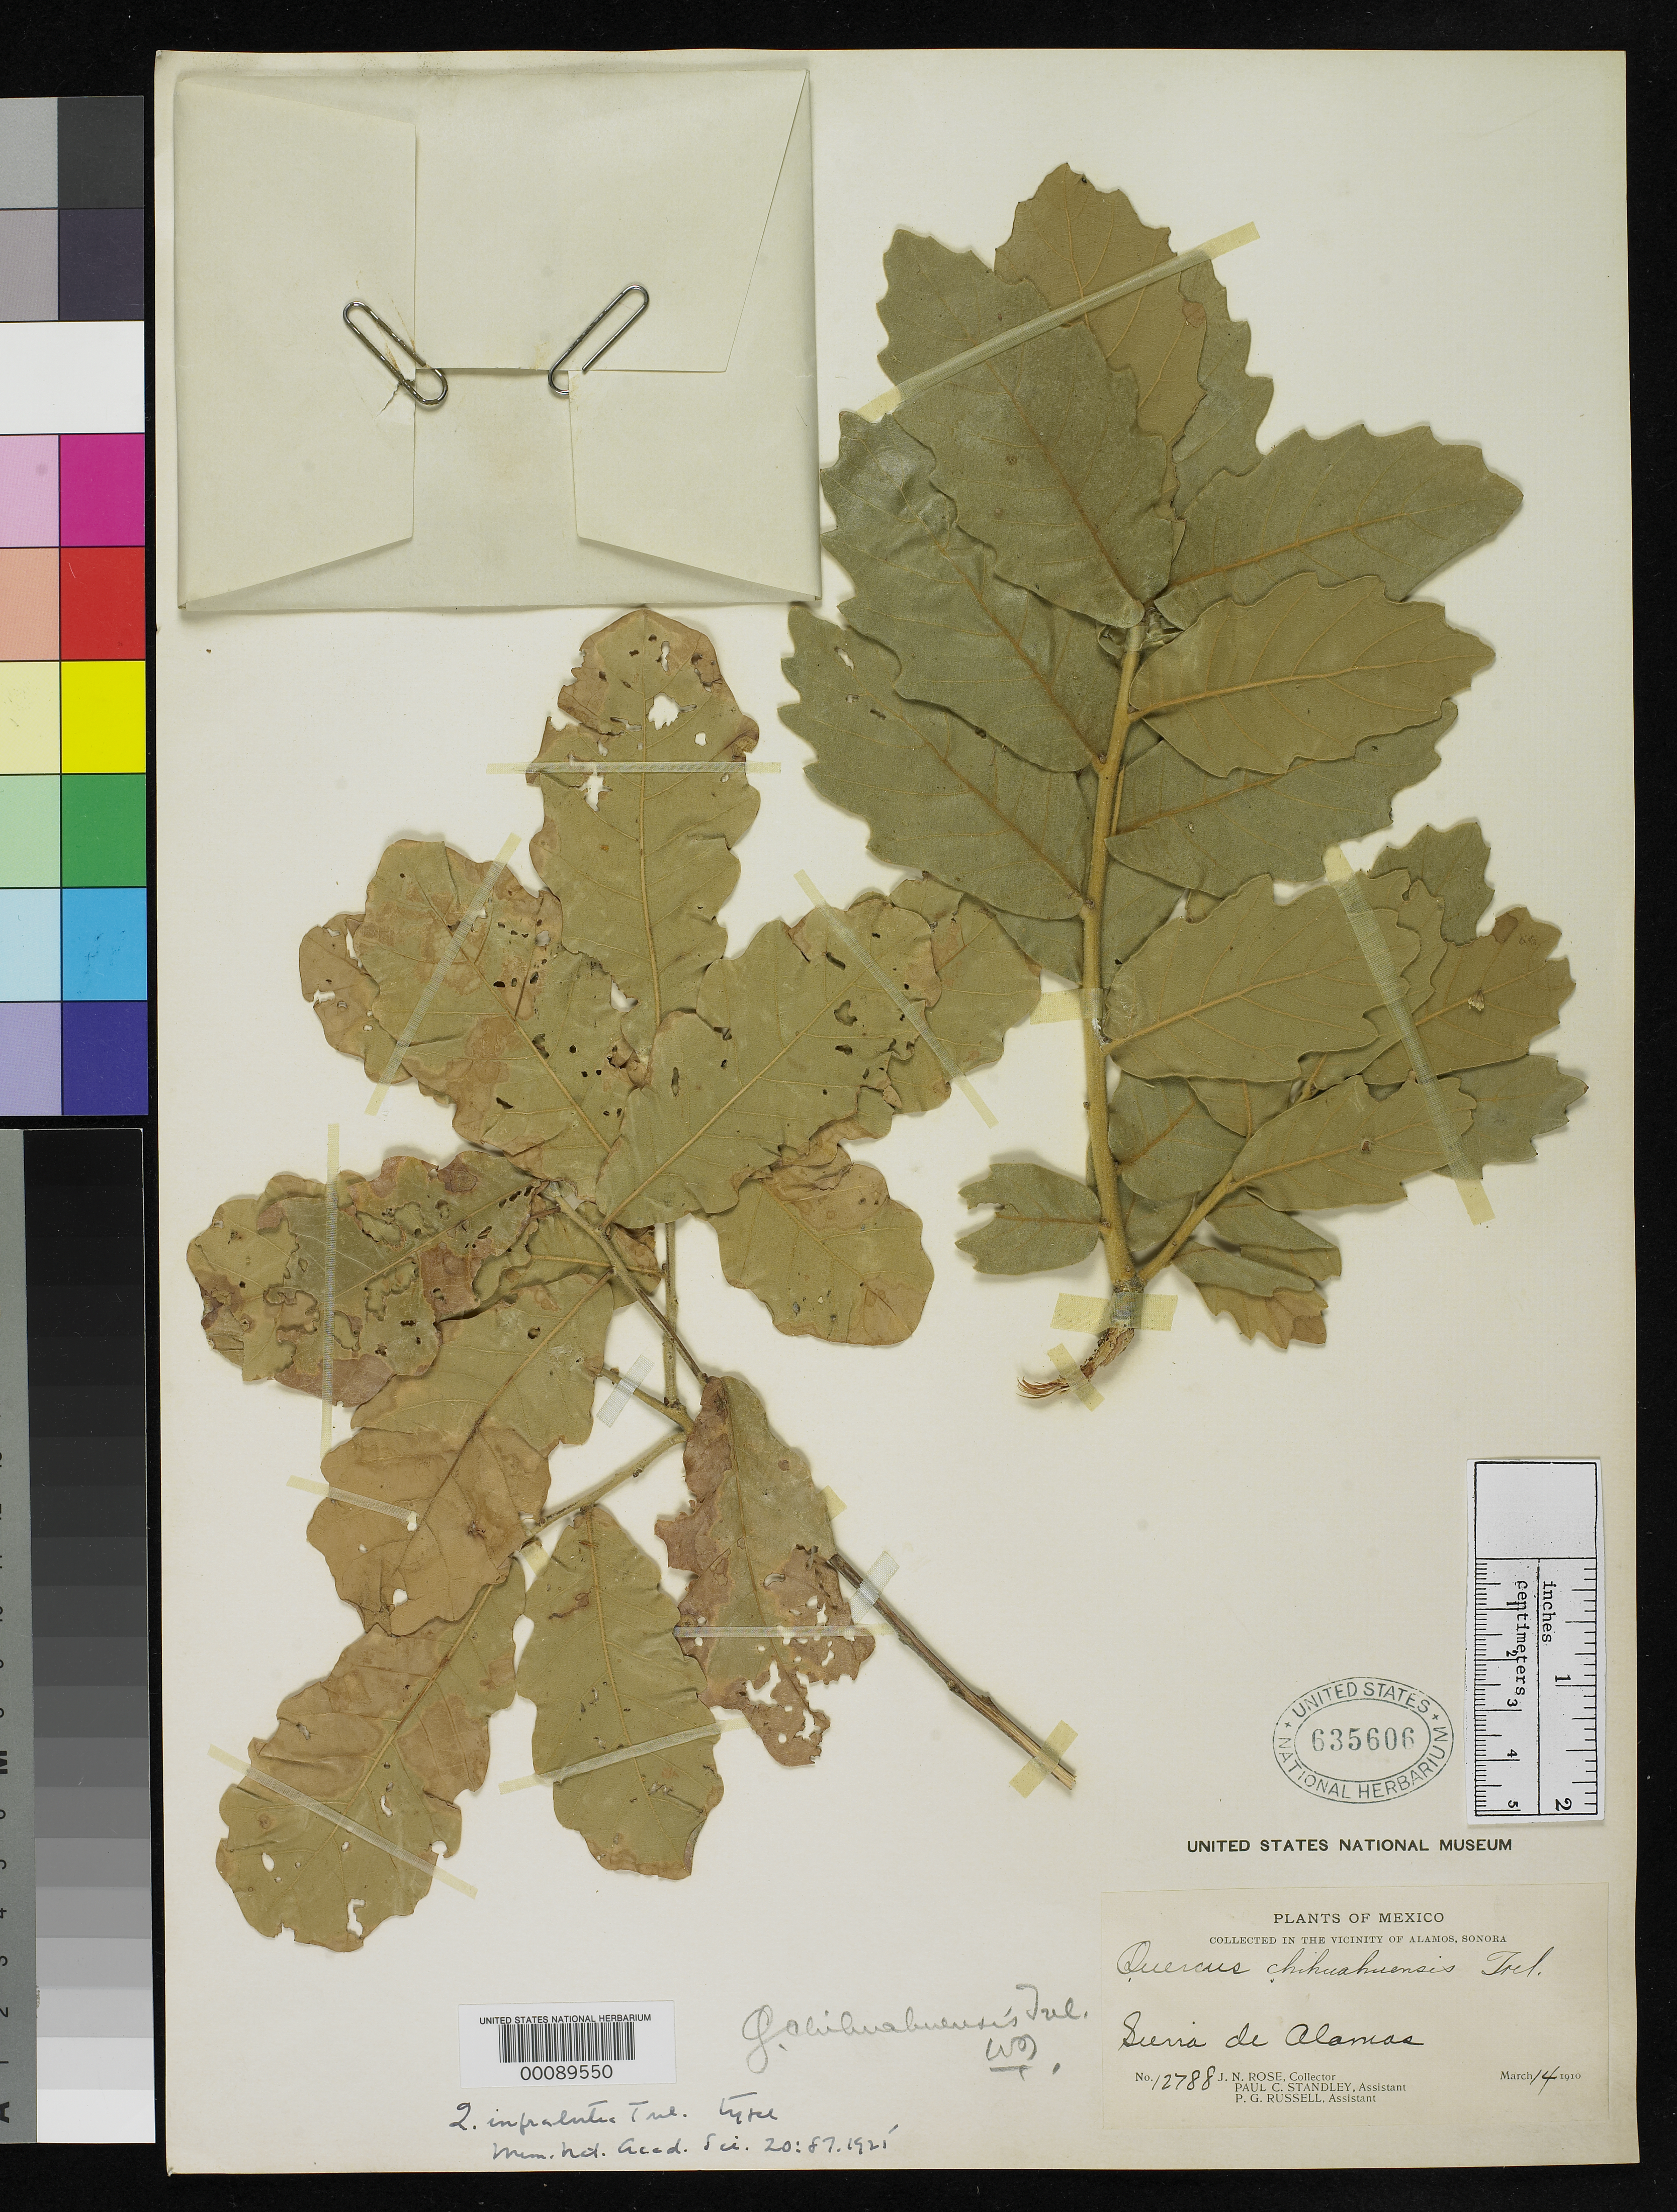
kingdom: Plantae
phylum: Tracheophyta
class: Magnoliopsida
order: Fagales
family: Fagaceae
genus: Quercus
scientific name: Quercus infralutea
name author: Trel.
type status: Isotype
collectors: J. N. Rose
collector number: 12788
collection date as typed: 14 Mar 1910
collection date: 1910-03-14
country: Mexico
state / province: Sonora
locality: Sierra de Alamos.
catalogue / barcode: US 635606